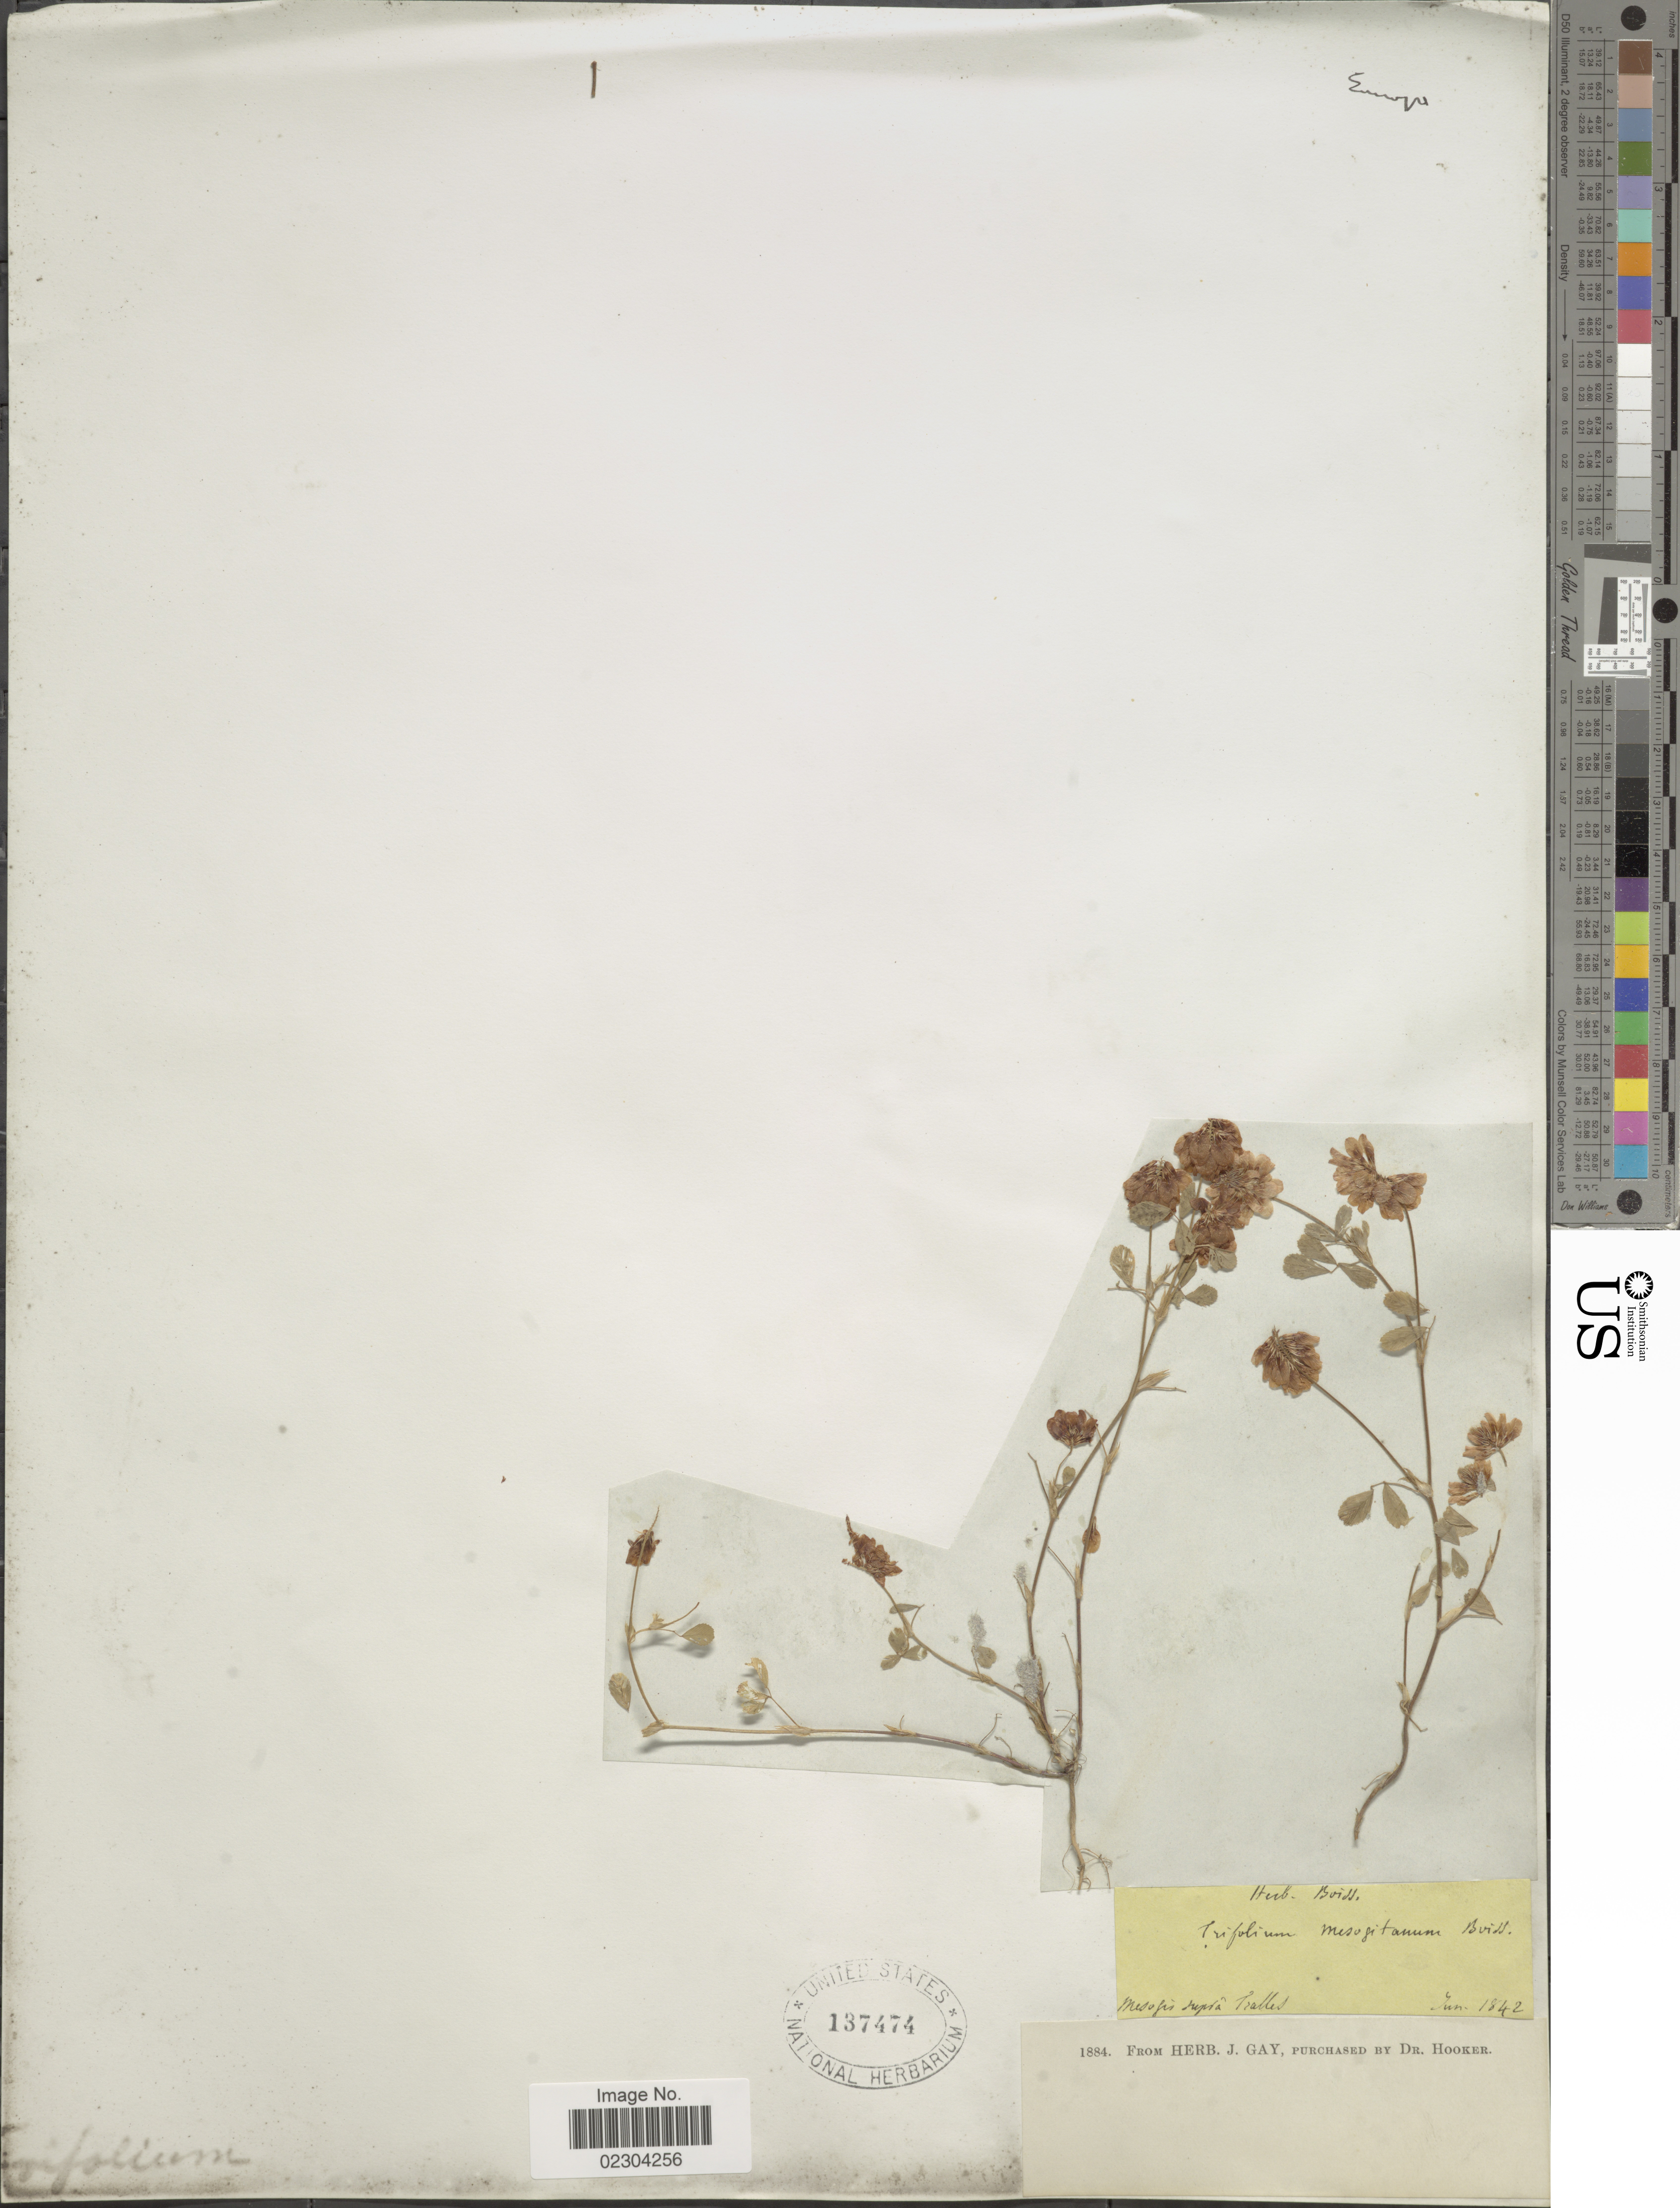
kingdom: Plantae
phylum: Tracheophyta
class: Magnoliopsida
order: Fabales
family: Fabaceae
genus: Trifolium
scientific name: Trifolium mesogitanum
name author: Boiss.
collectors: ex herb. E. Boissier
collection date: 1842-06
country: Turkey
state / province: Aydin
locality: Mesotis suprs Tralles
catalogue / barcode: US 137474